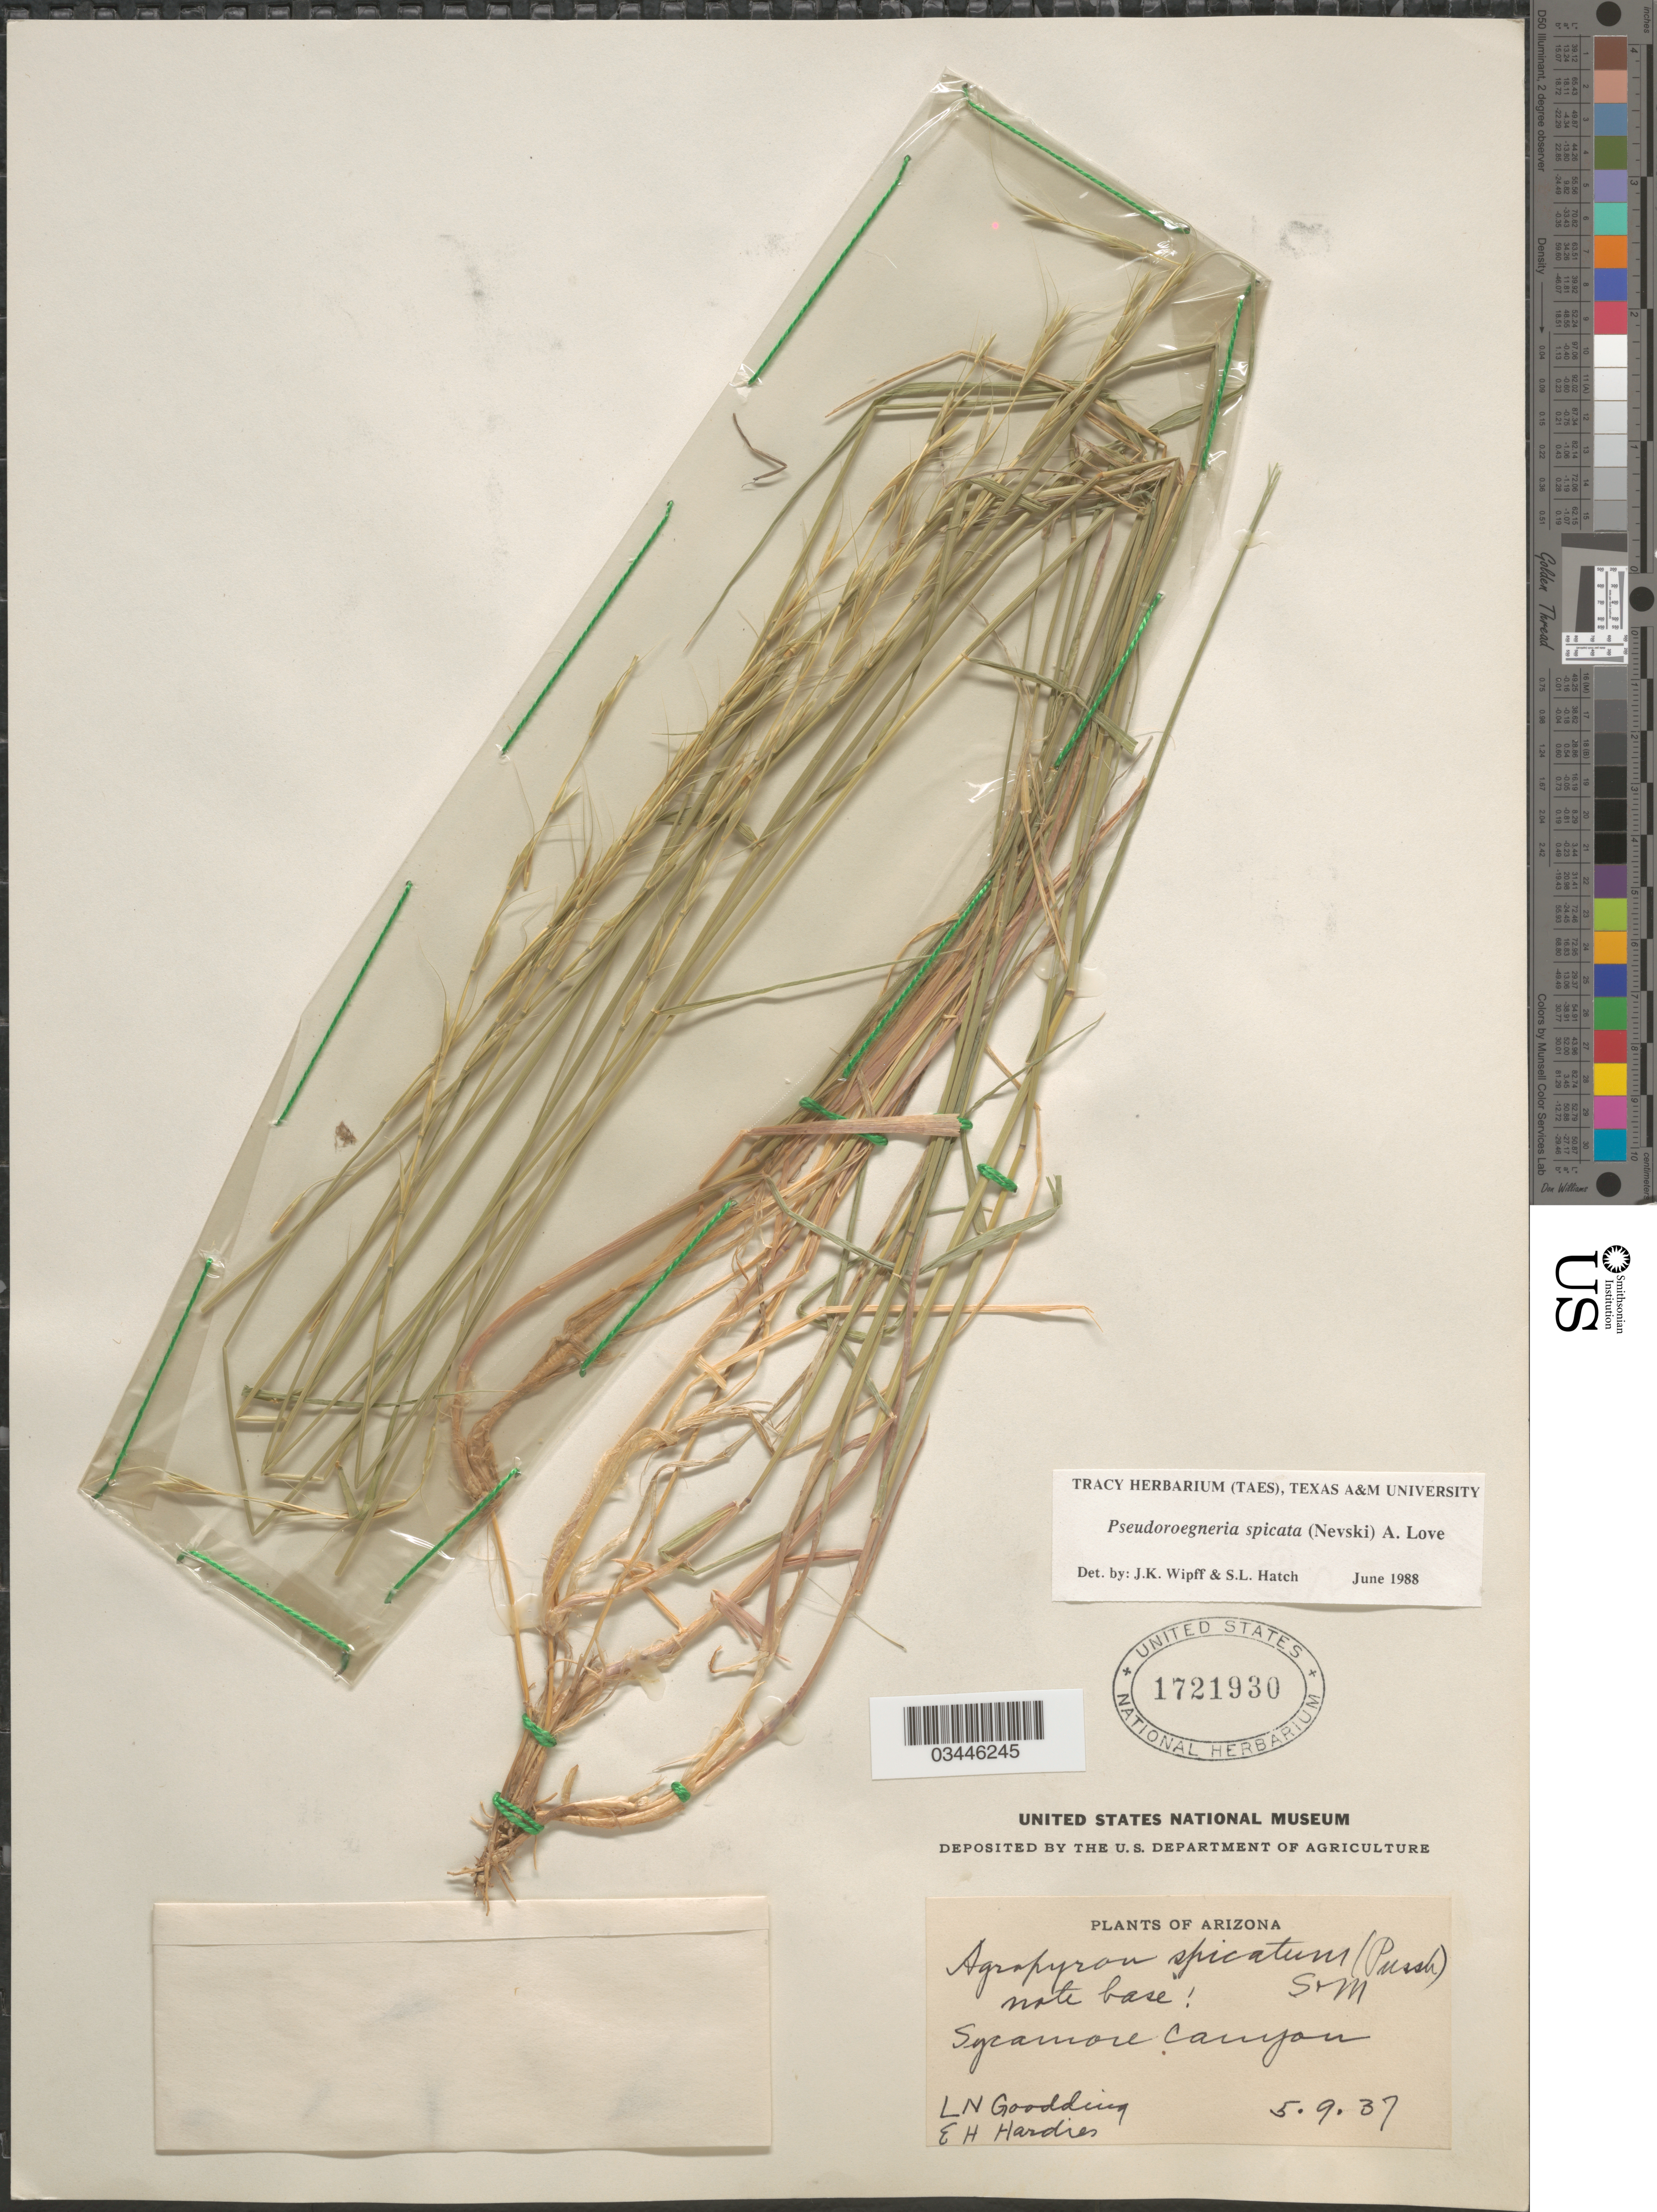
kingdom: Plantae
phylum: Tracheophyta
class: Liliopsida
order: Poales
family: Poaceae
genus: Pseudoroegneria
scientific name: Pseudoroegneria spicata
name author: (Pursh) Á. Löve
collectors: L. N. Goodding & E. Hardies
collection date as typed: Transcribed d/m/y: 9/5/37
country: United States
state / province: Arizona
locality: Sycamore Canyon.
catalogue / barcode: US 1721930